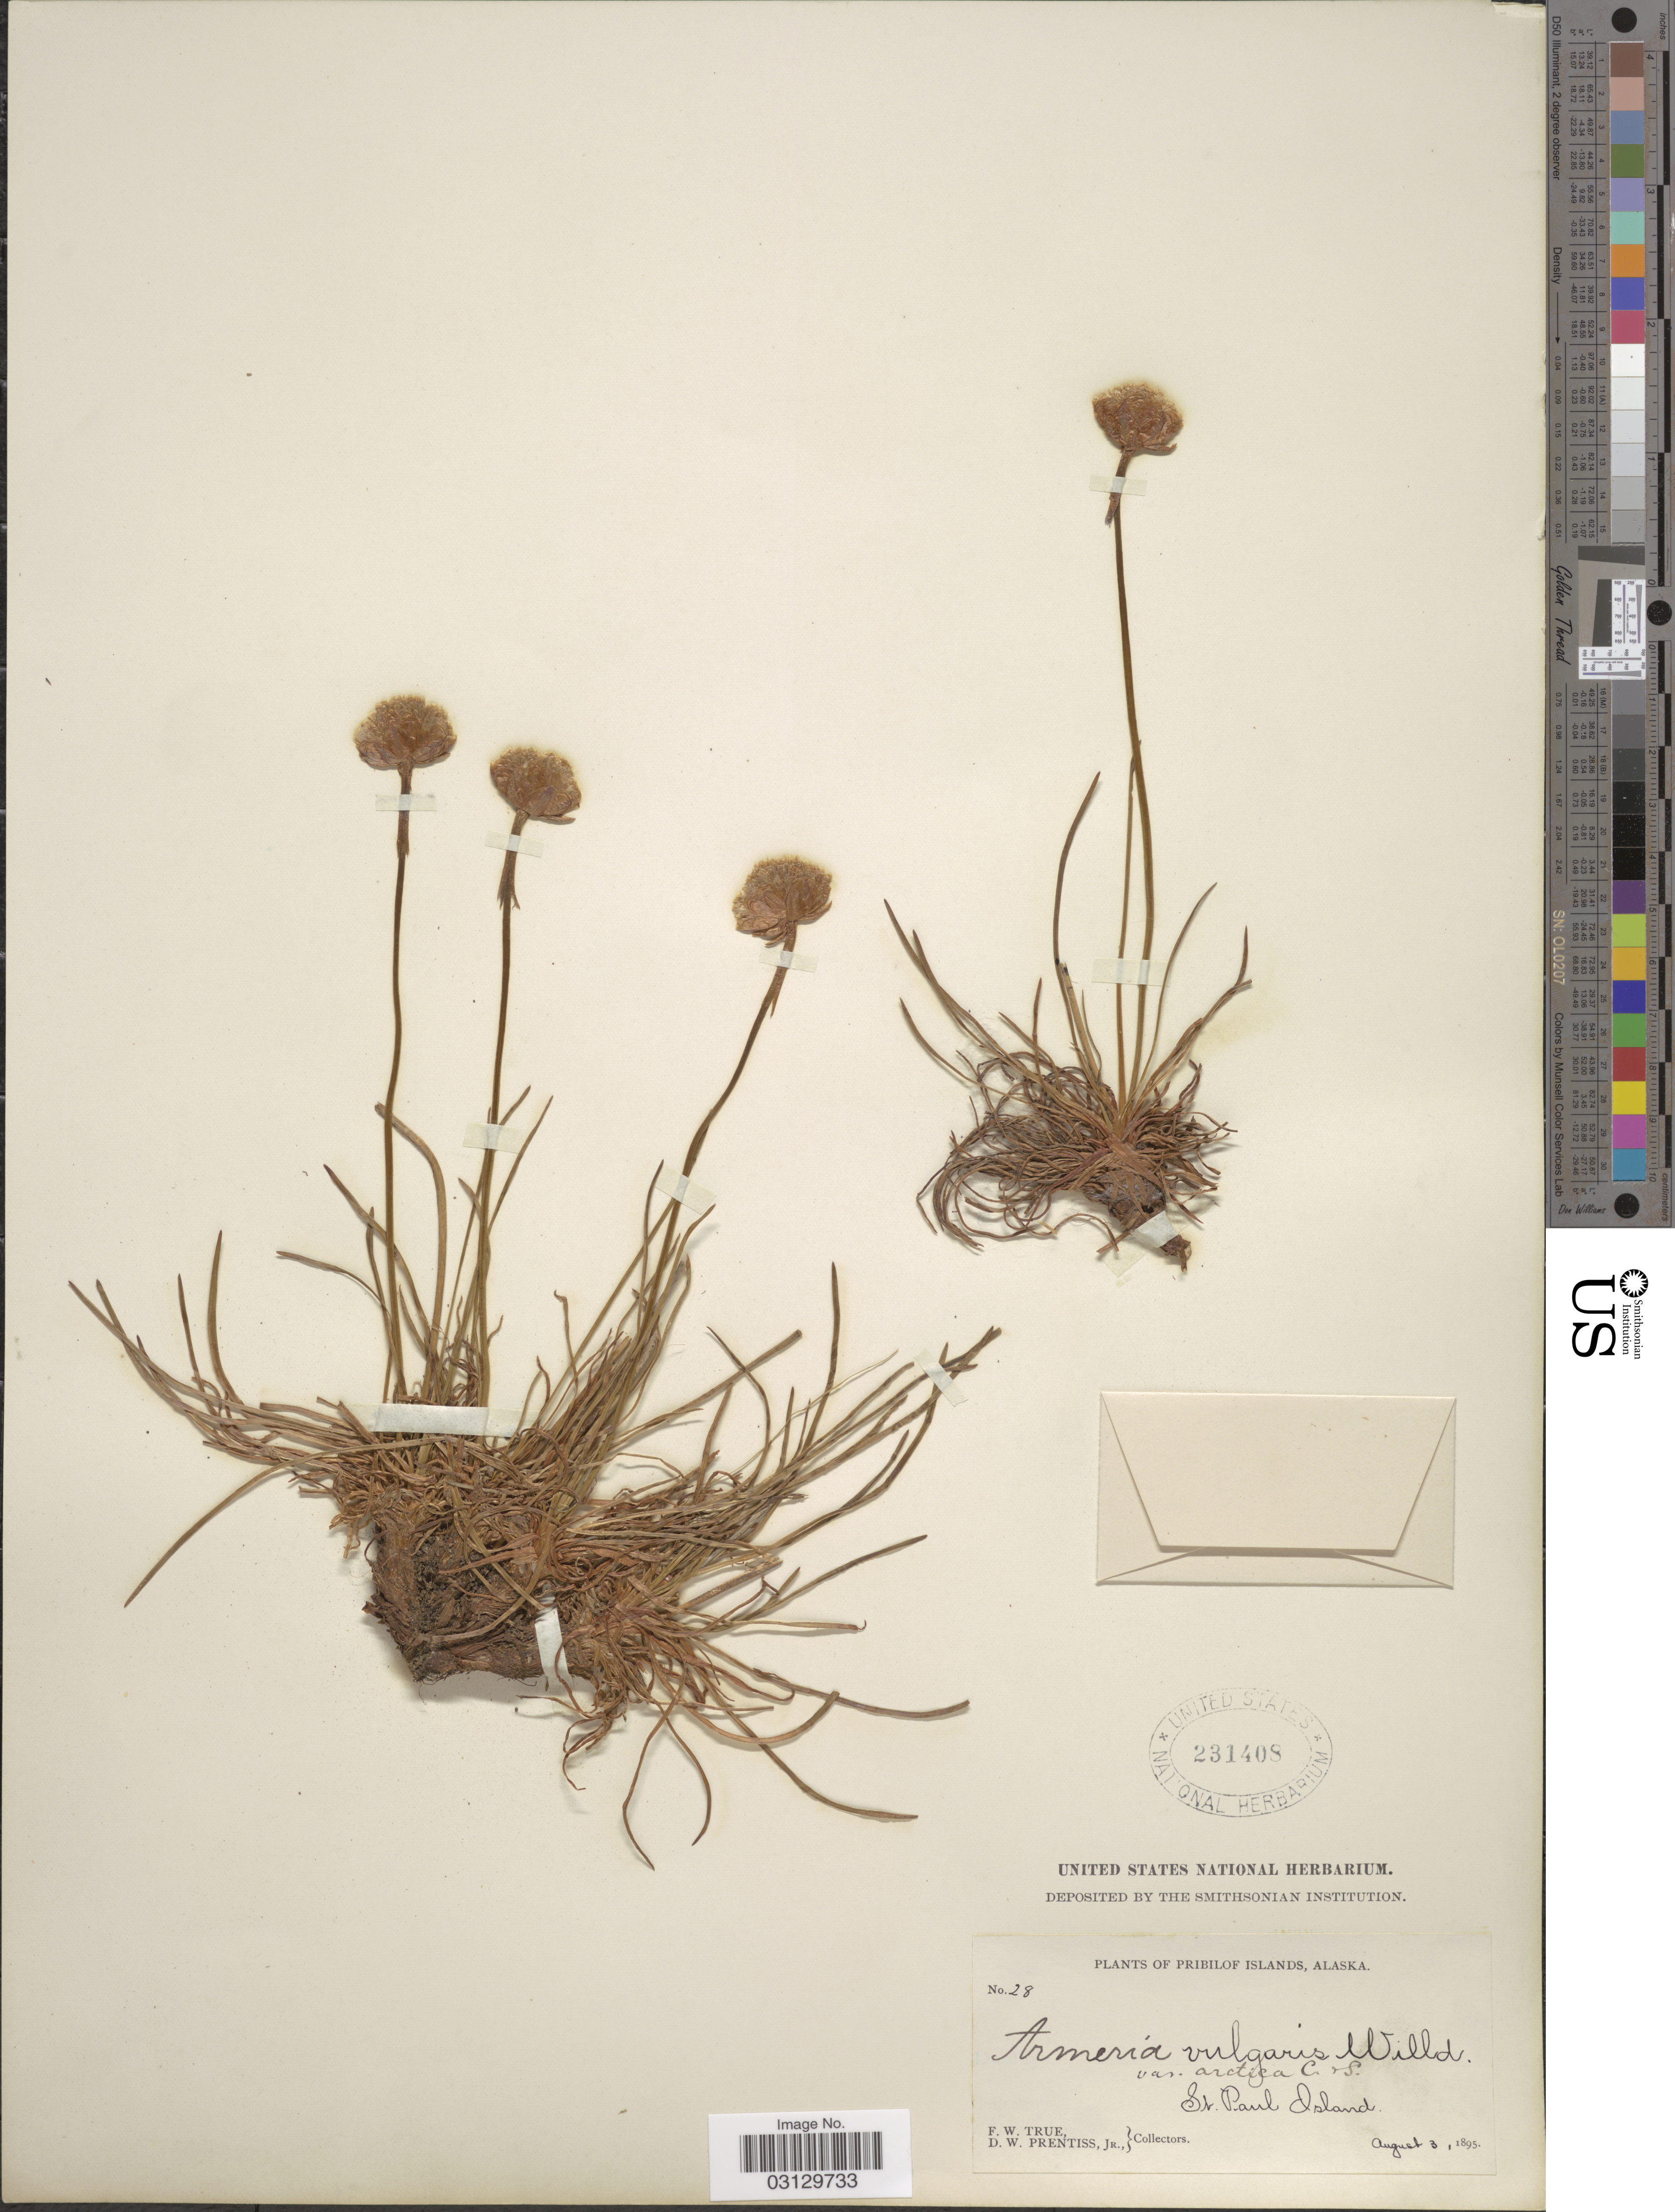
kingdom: Plantae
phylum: Tracheophyta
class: Magnoliopsida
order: Caryophyllales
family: Plumbaginaceae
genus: Armeria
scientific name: Armeria maritima subsp. sibirica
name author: (Turcz. ex Boiss.) Nyman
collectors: F. True & D. Prentiss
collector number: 28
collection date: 1895-08-03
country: United States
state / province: Alaska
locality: Pribilof Islands. St. Paul Island.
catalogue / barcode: US 231408